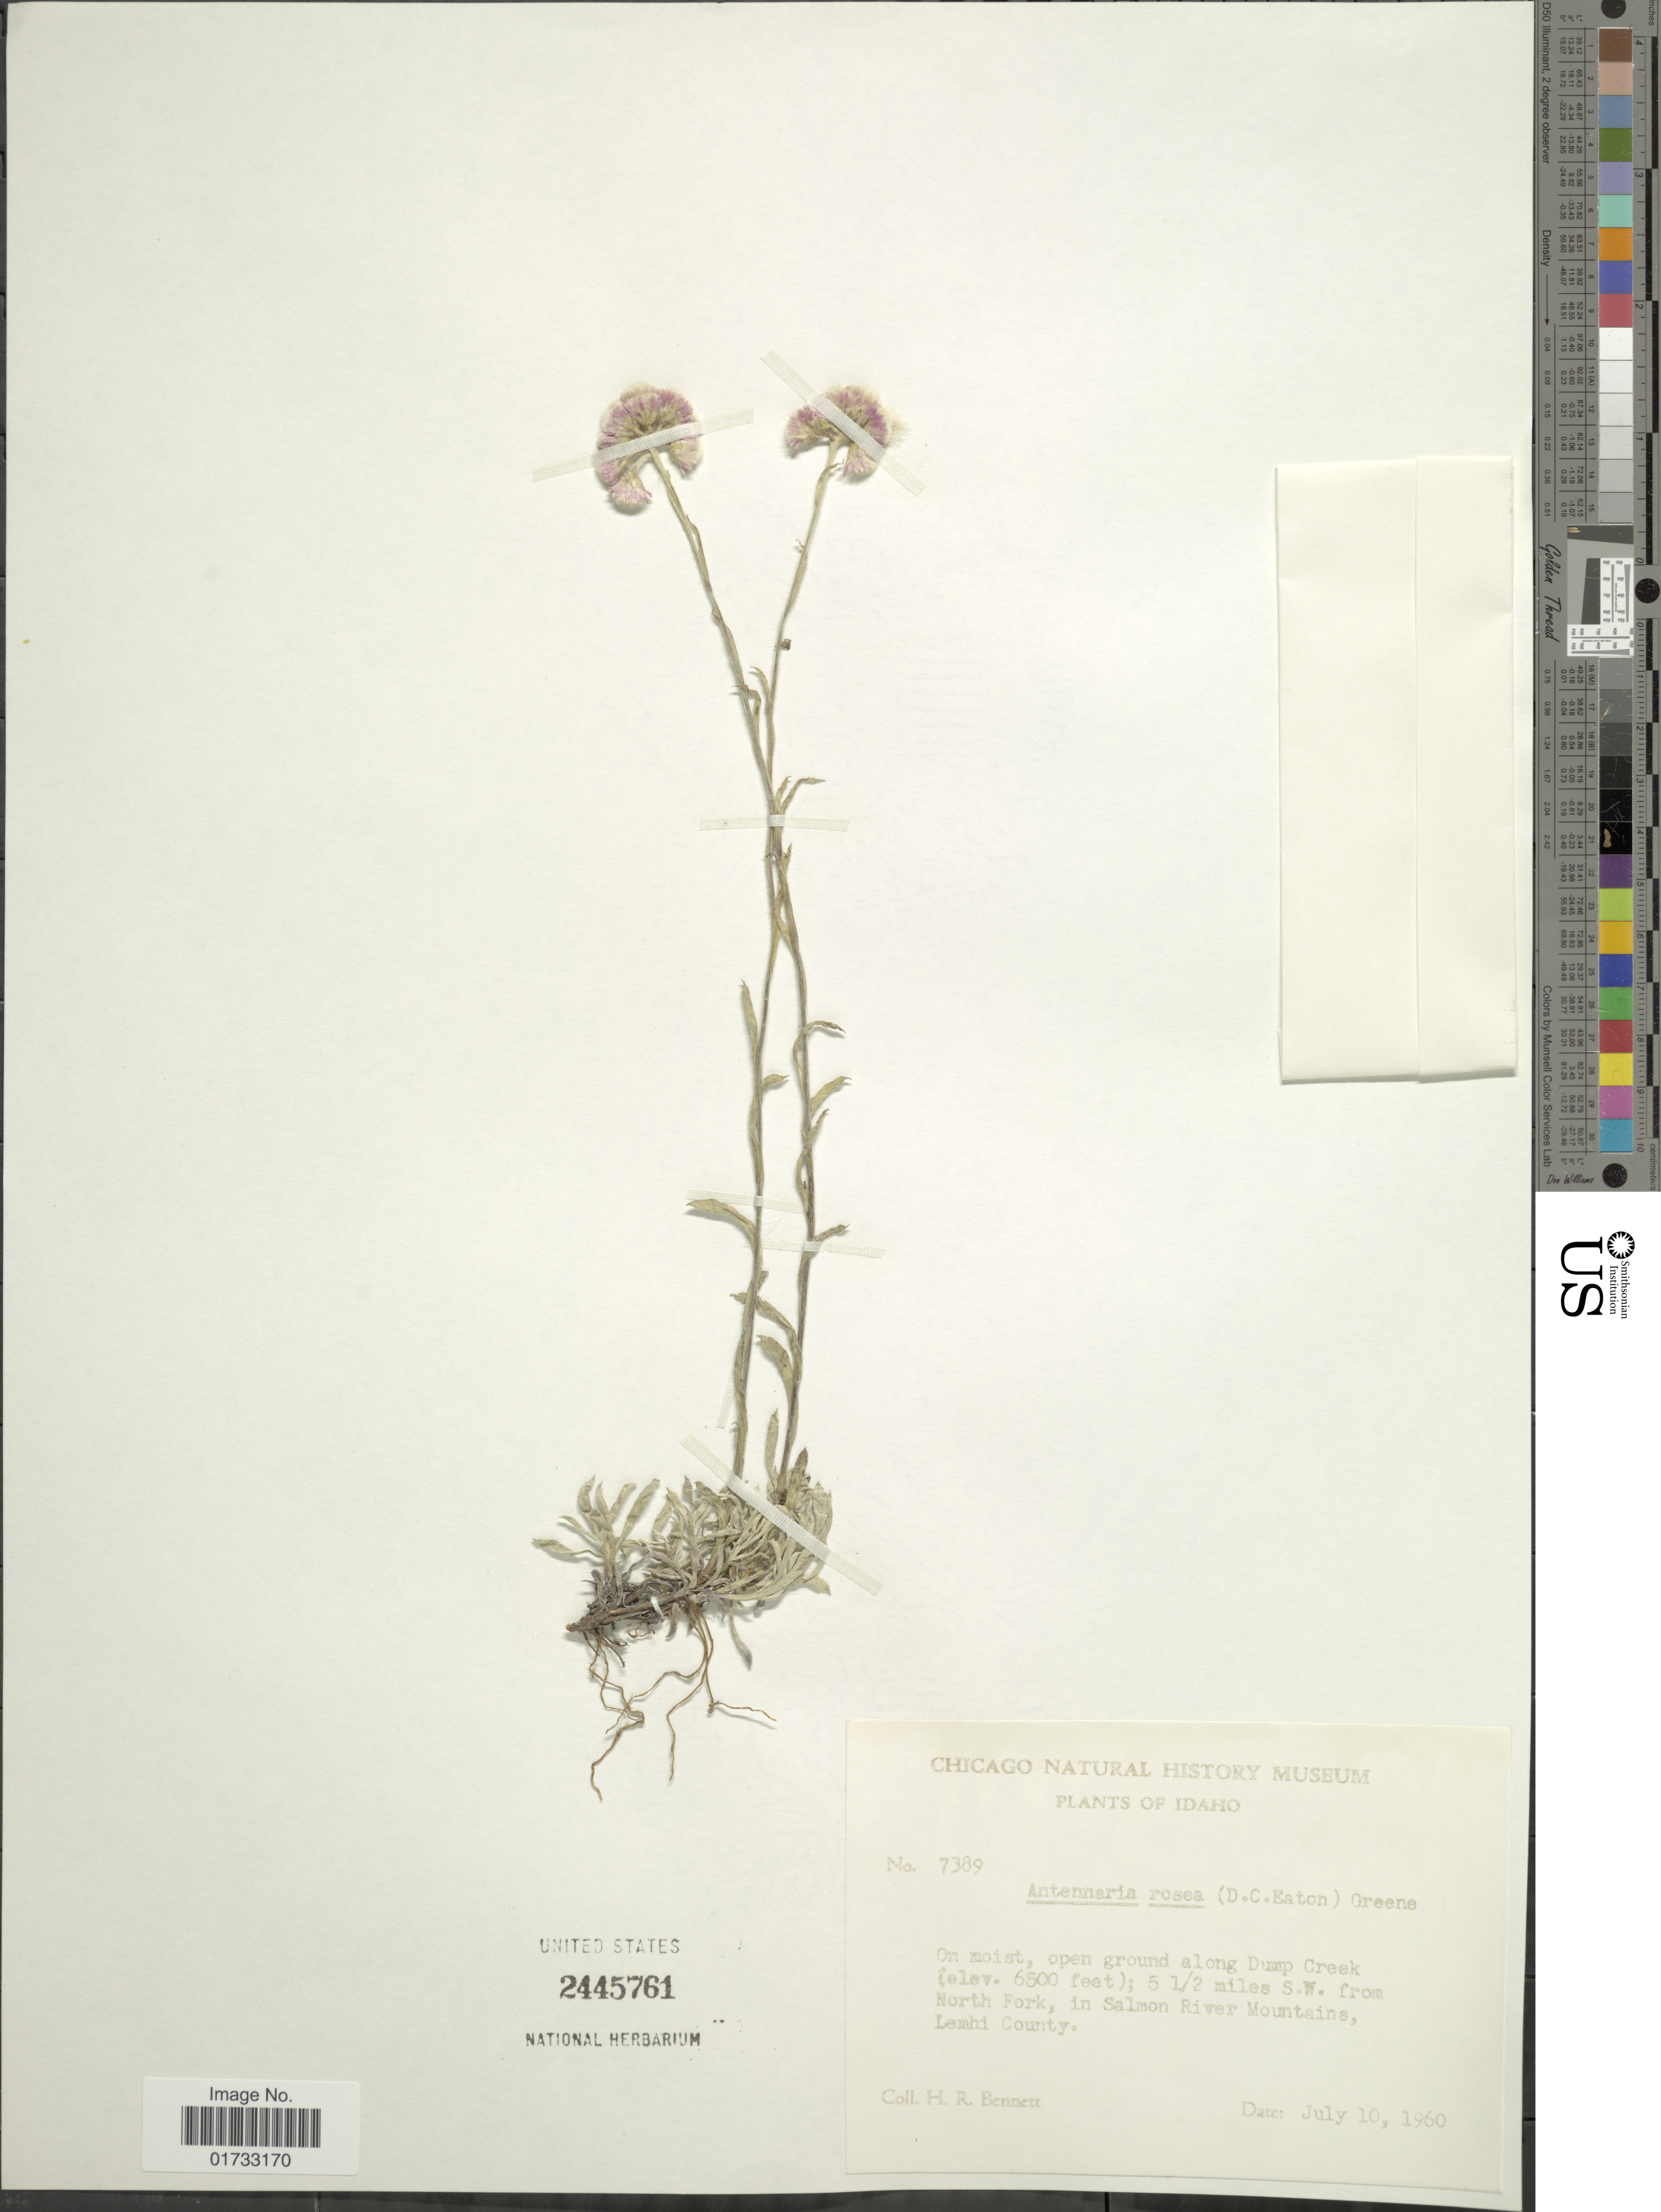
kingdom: Plantae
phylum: Tracheophyta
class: Magnoliopsida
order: Asterales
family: Asteraceae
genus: Antennaria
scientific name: Antennaria rosea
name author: Greene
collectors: H. R. Bennett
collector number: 7389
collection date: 1960-07-10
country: United States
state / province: Idaho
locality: On moist, open ground along Dump Creek, 5½ miles S.W. from North Fork, in Salmon River Mountains, Lemhi County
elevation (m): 1981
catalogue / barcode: US 2445761